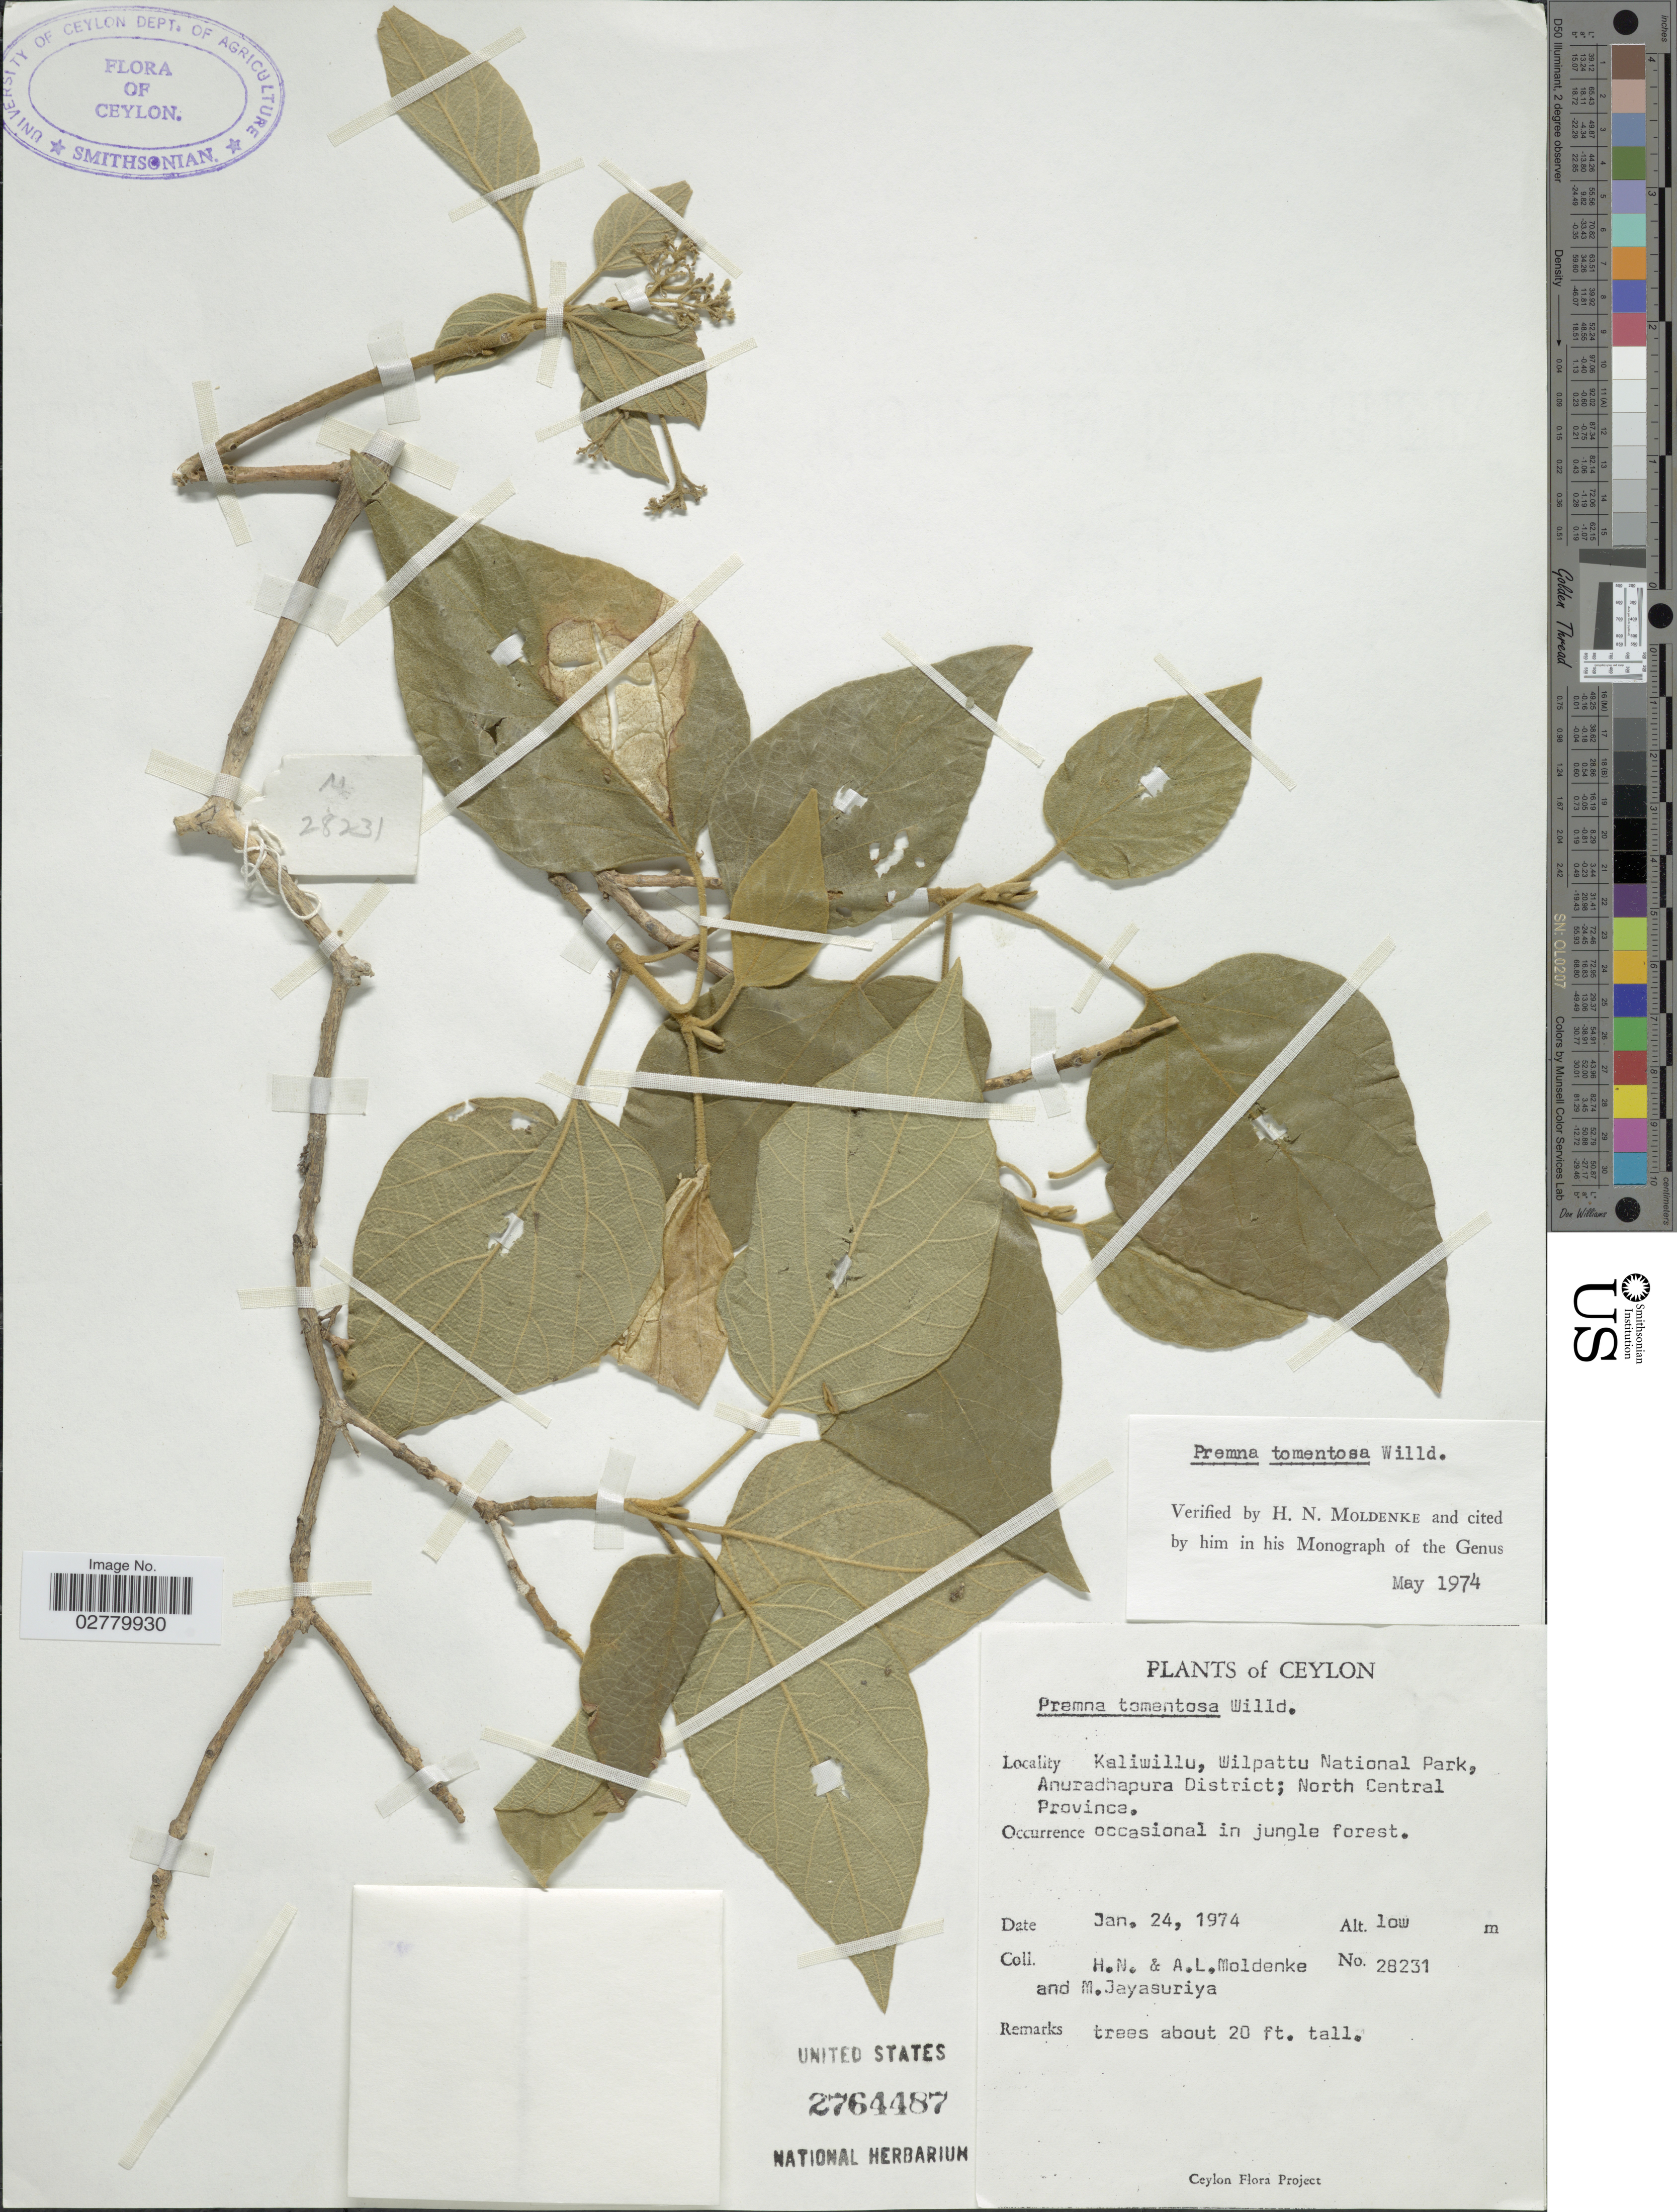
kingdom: Plantae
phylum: Tracheophyta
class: Magnoliopsida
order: Lamiales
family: Lamiaceae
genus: Premna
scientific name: Premna tomentosa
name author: Willd.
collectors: H. N. Moldenke, A. L. Moldenke & M. Jayasuriya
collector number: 28231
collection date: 1974-01-24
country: Sri Lanka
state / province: North Central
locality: Ceylon. Kaliwillu, Wilpattu National Park, Anuradhapura District.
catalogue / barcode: US 2764487